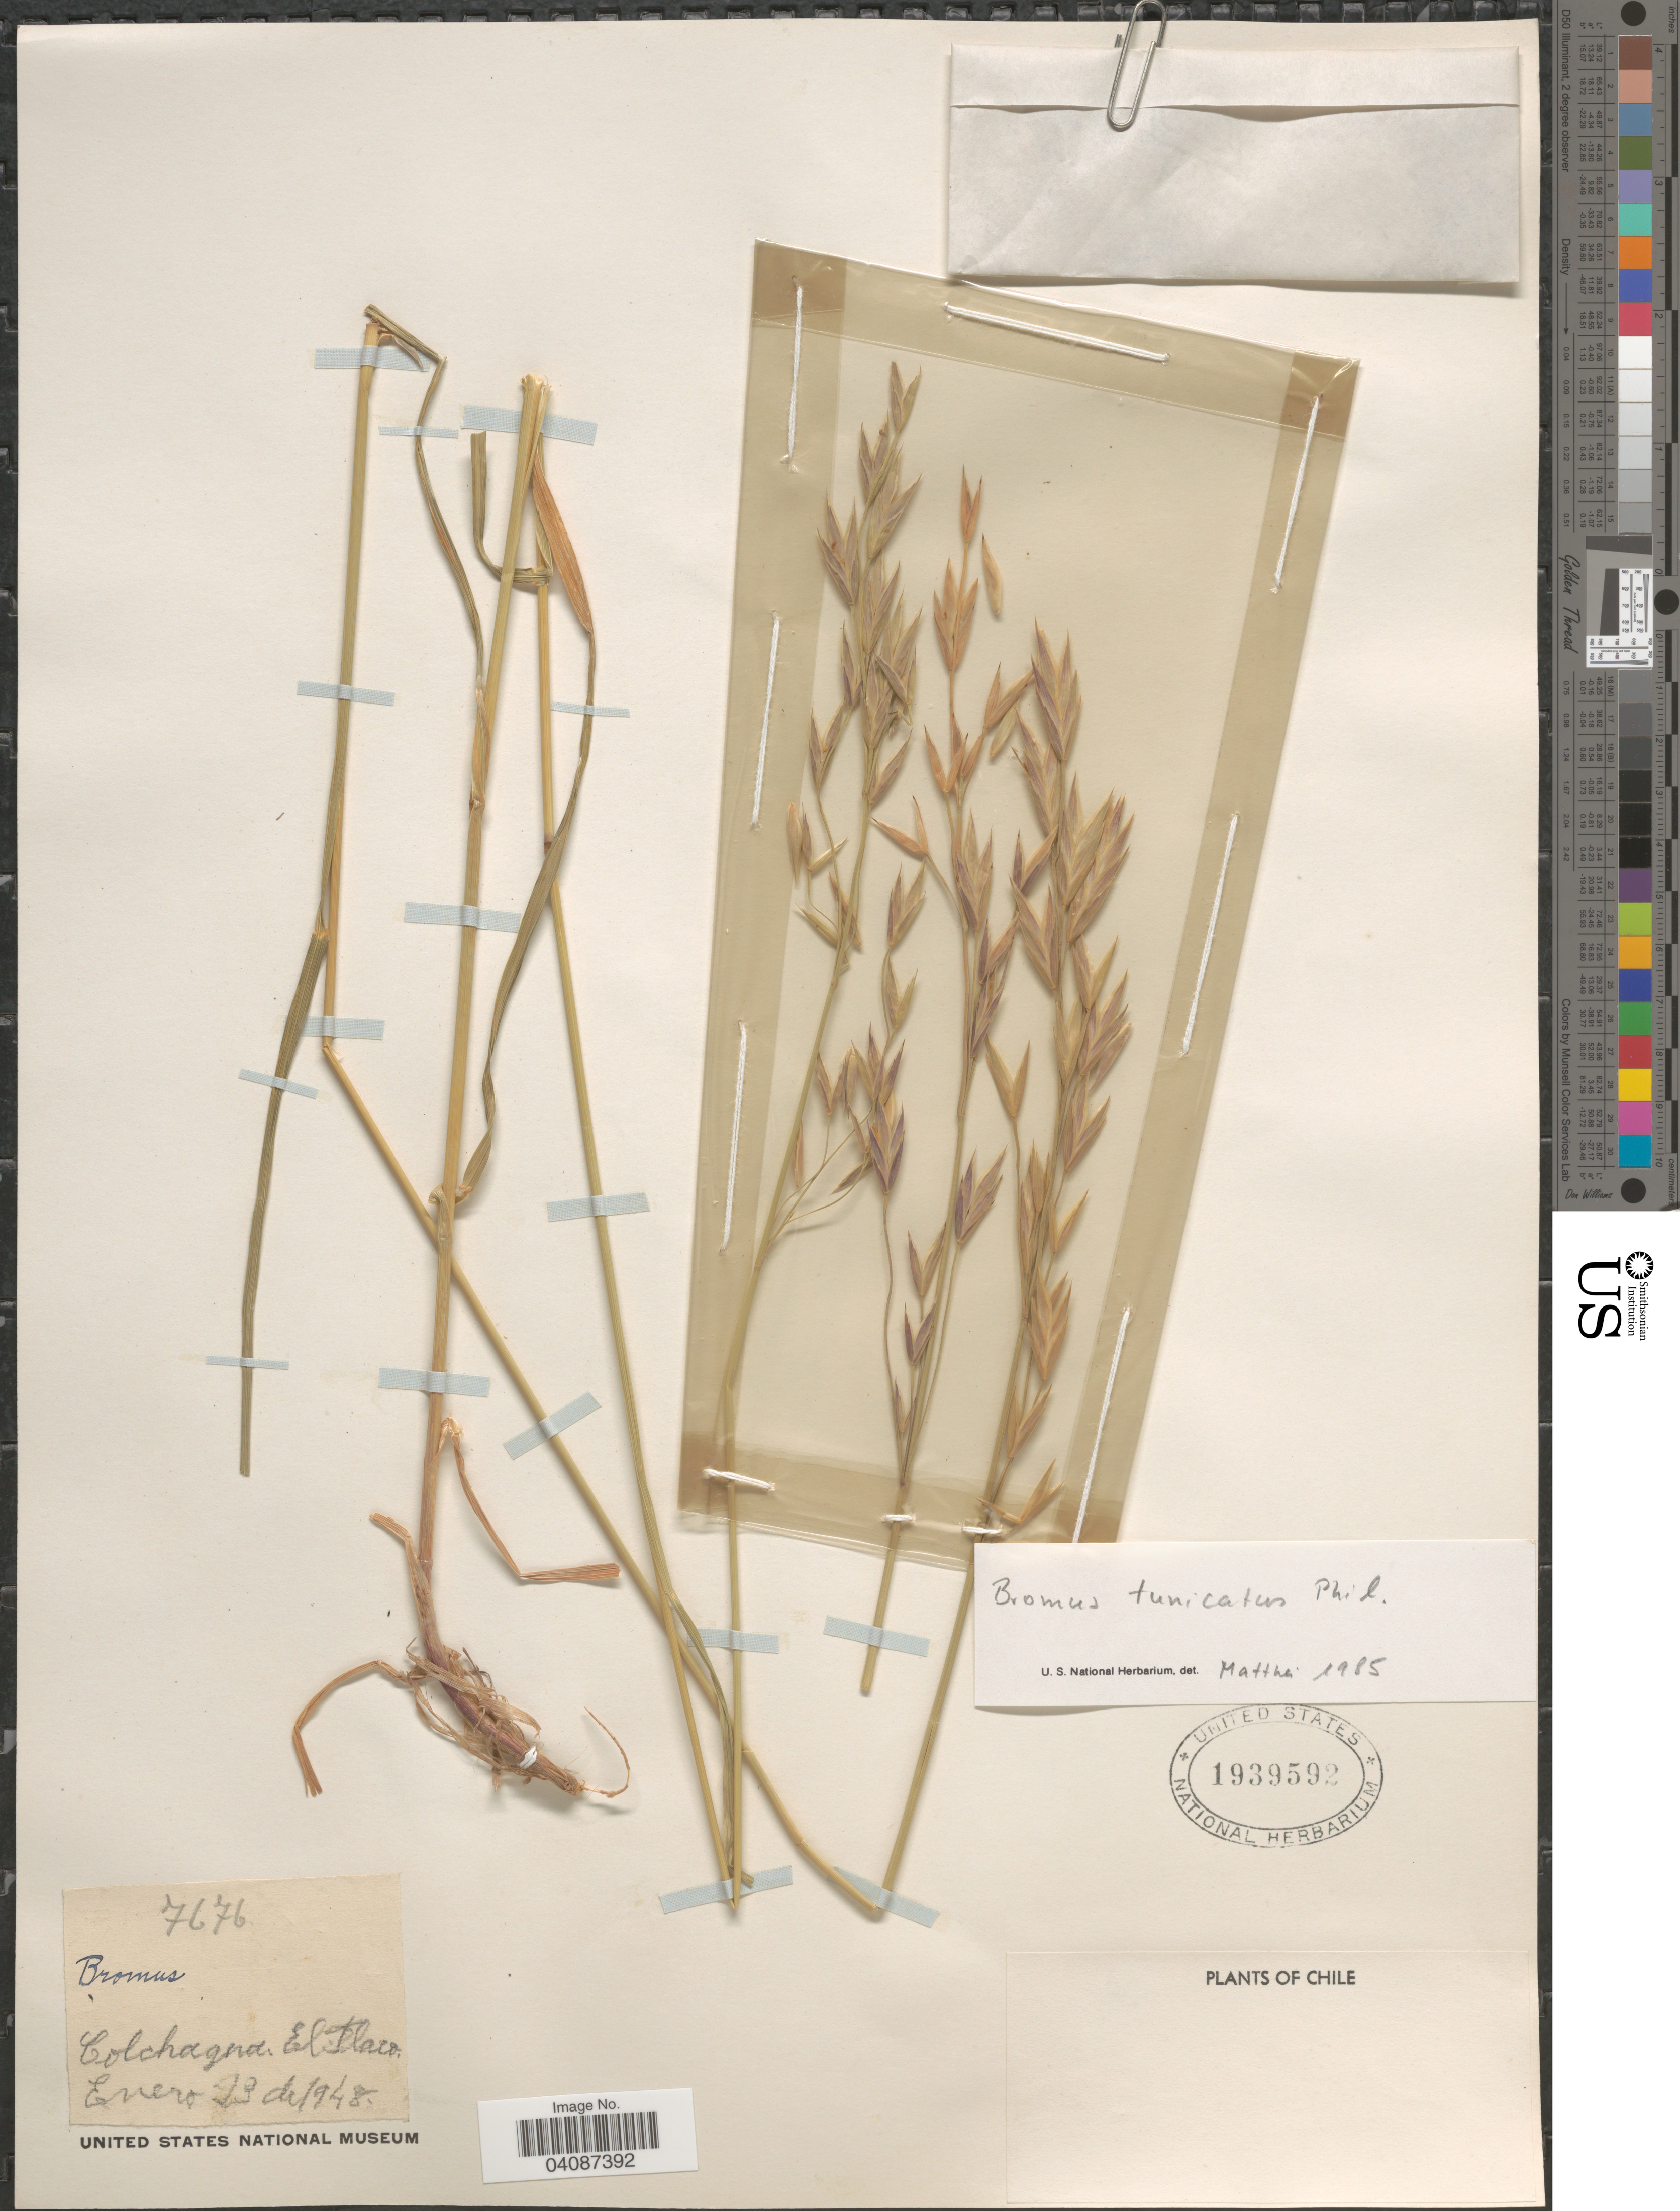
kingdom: Plantae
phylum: Tracheophyta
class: Liliopsida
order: Poales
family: Poaceae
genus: Bromus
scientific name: Bromus tunicatus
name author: Phil.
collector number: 7676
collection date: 1948-01-23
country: Chile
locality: Colchagua. El Flaco.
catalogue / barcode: US 1939592